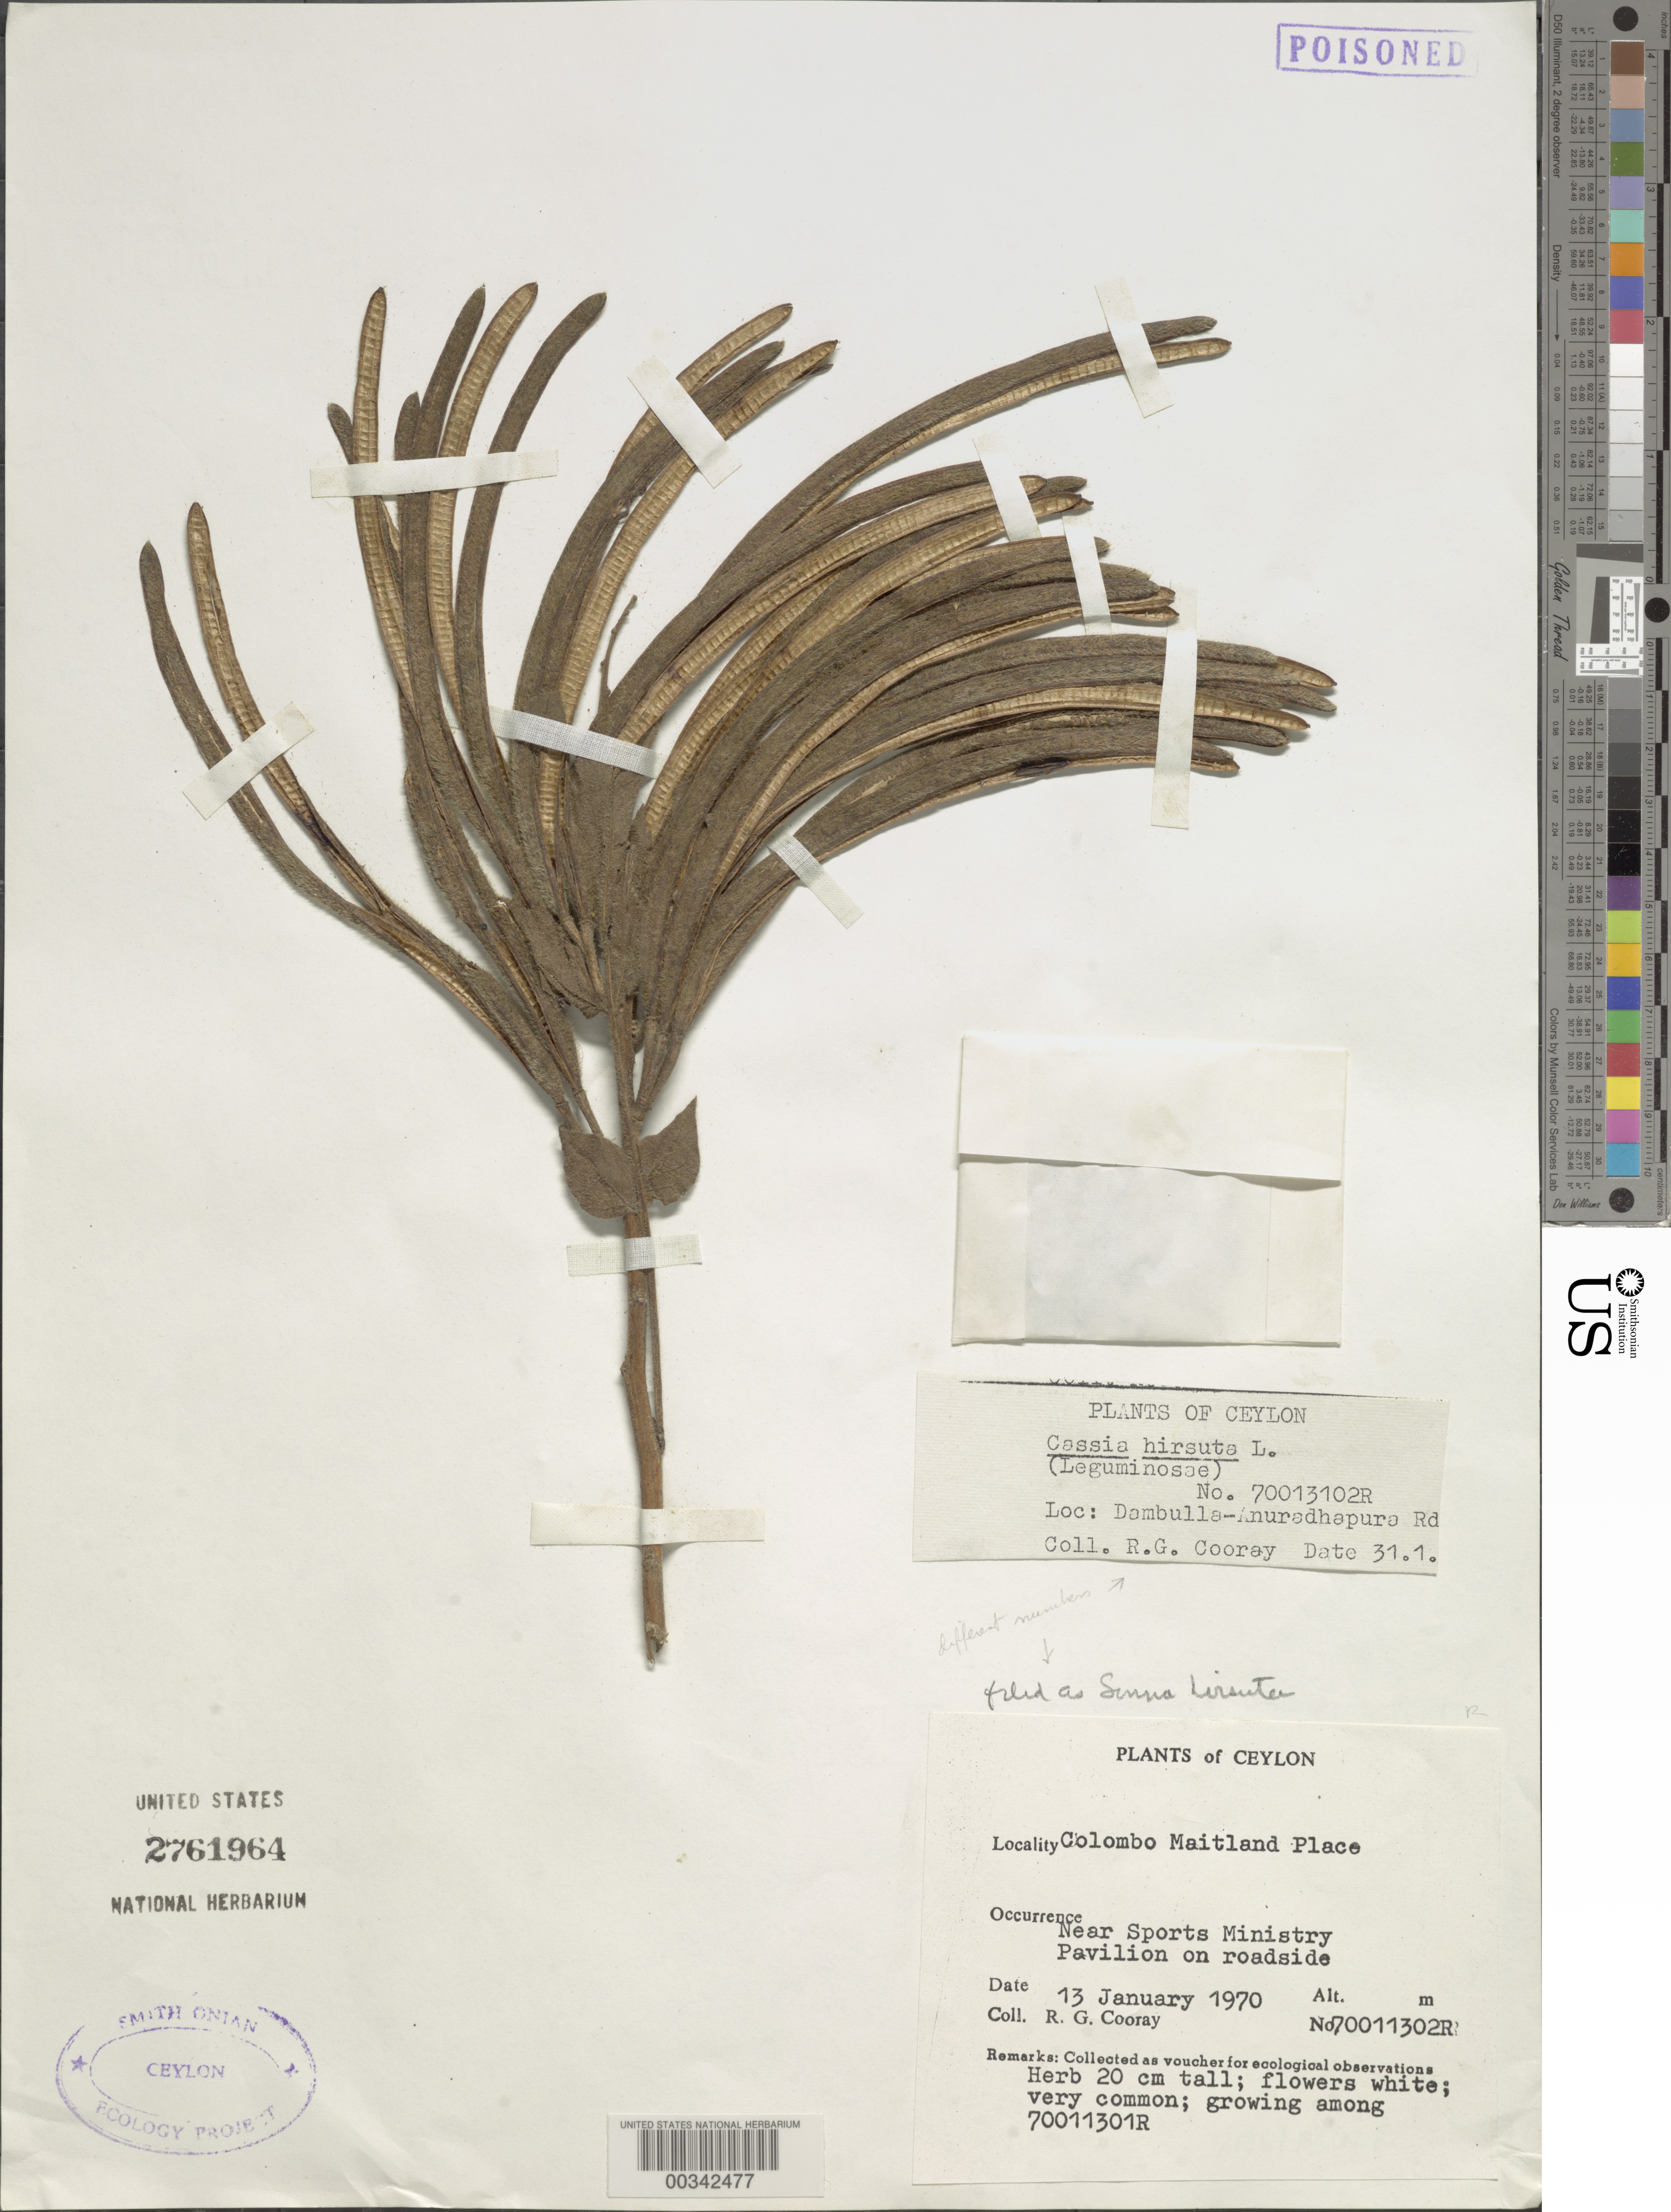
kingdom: Plantae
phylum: Tracheophyta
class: Magnoliopsida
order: Fabales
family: Fabaceae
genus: Senna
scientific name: Senna hirsuta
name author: (L.) H.S. Irwin & Barneby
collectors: R. Cooray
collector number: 70011302r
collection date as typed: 13 Jan 1970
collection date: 1970-01-13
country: Sri Lanka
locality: Colombo maitland place; near sports ministry pavilion on roadside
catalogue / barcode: US 2761964